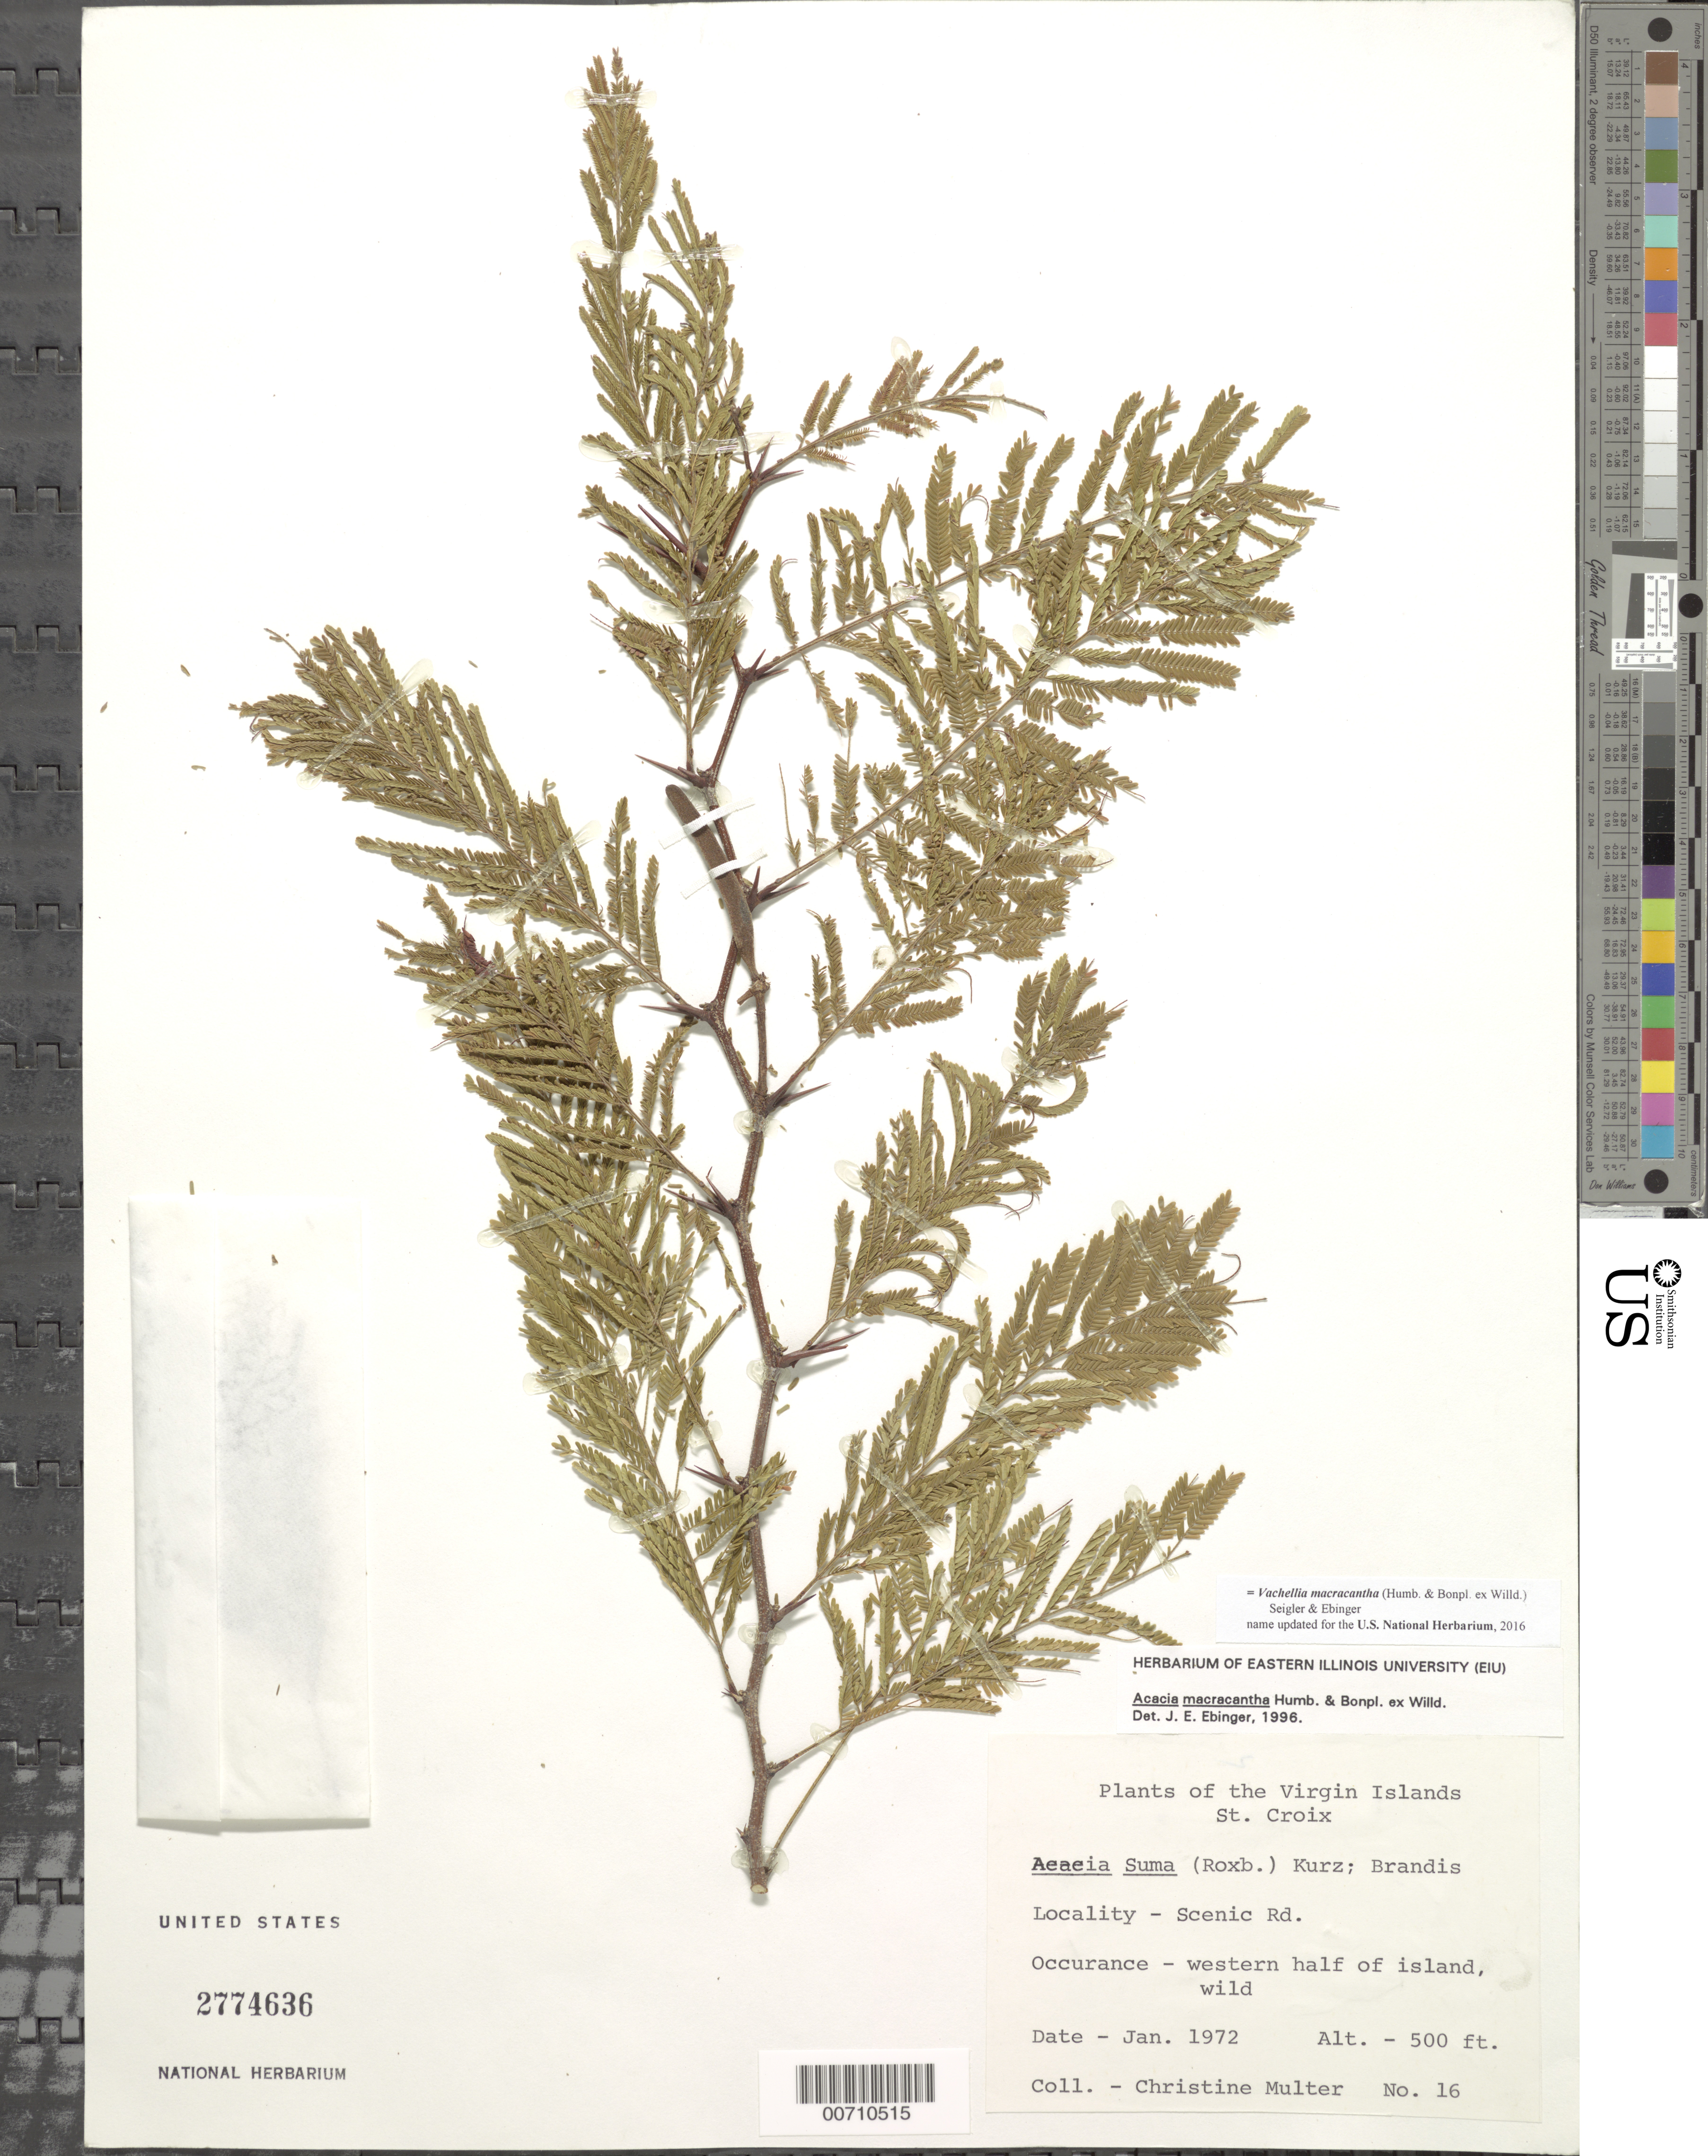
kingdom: Plantae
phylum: Tracheophyta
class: Magnoliopsida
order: Fabales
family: Fabaceae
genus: Vachellia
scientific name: Vachellia macracantha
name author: (Humb. & Bonpl. ex Willd.) Seigler & Ebinger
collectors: C. Multer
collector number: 16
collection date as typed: Jan 1972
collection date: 1972-01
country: U.S. Virgin Islands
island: St. Croix Island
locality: Scenic Rd.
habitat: Western half of Island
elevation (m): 152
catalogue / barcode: US 2774636